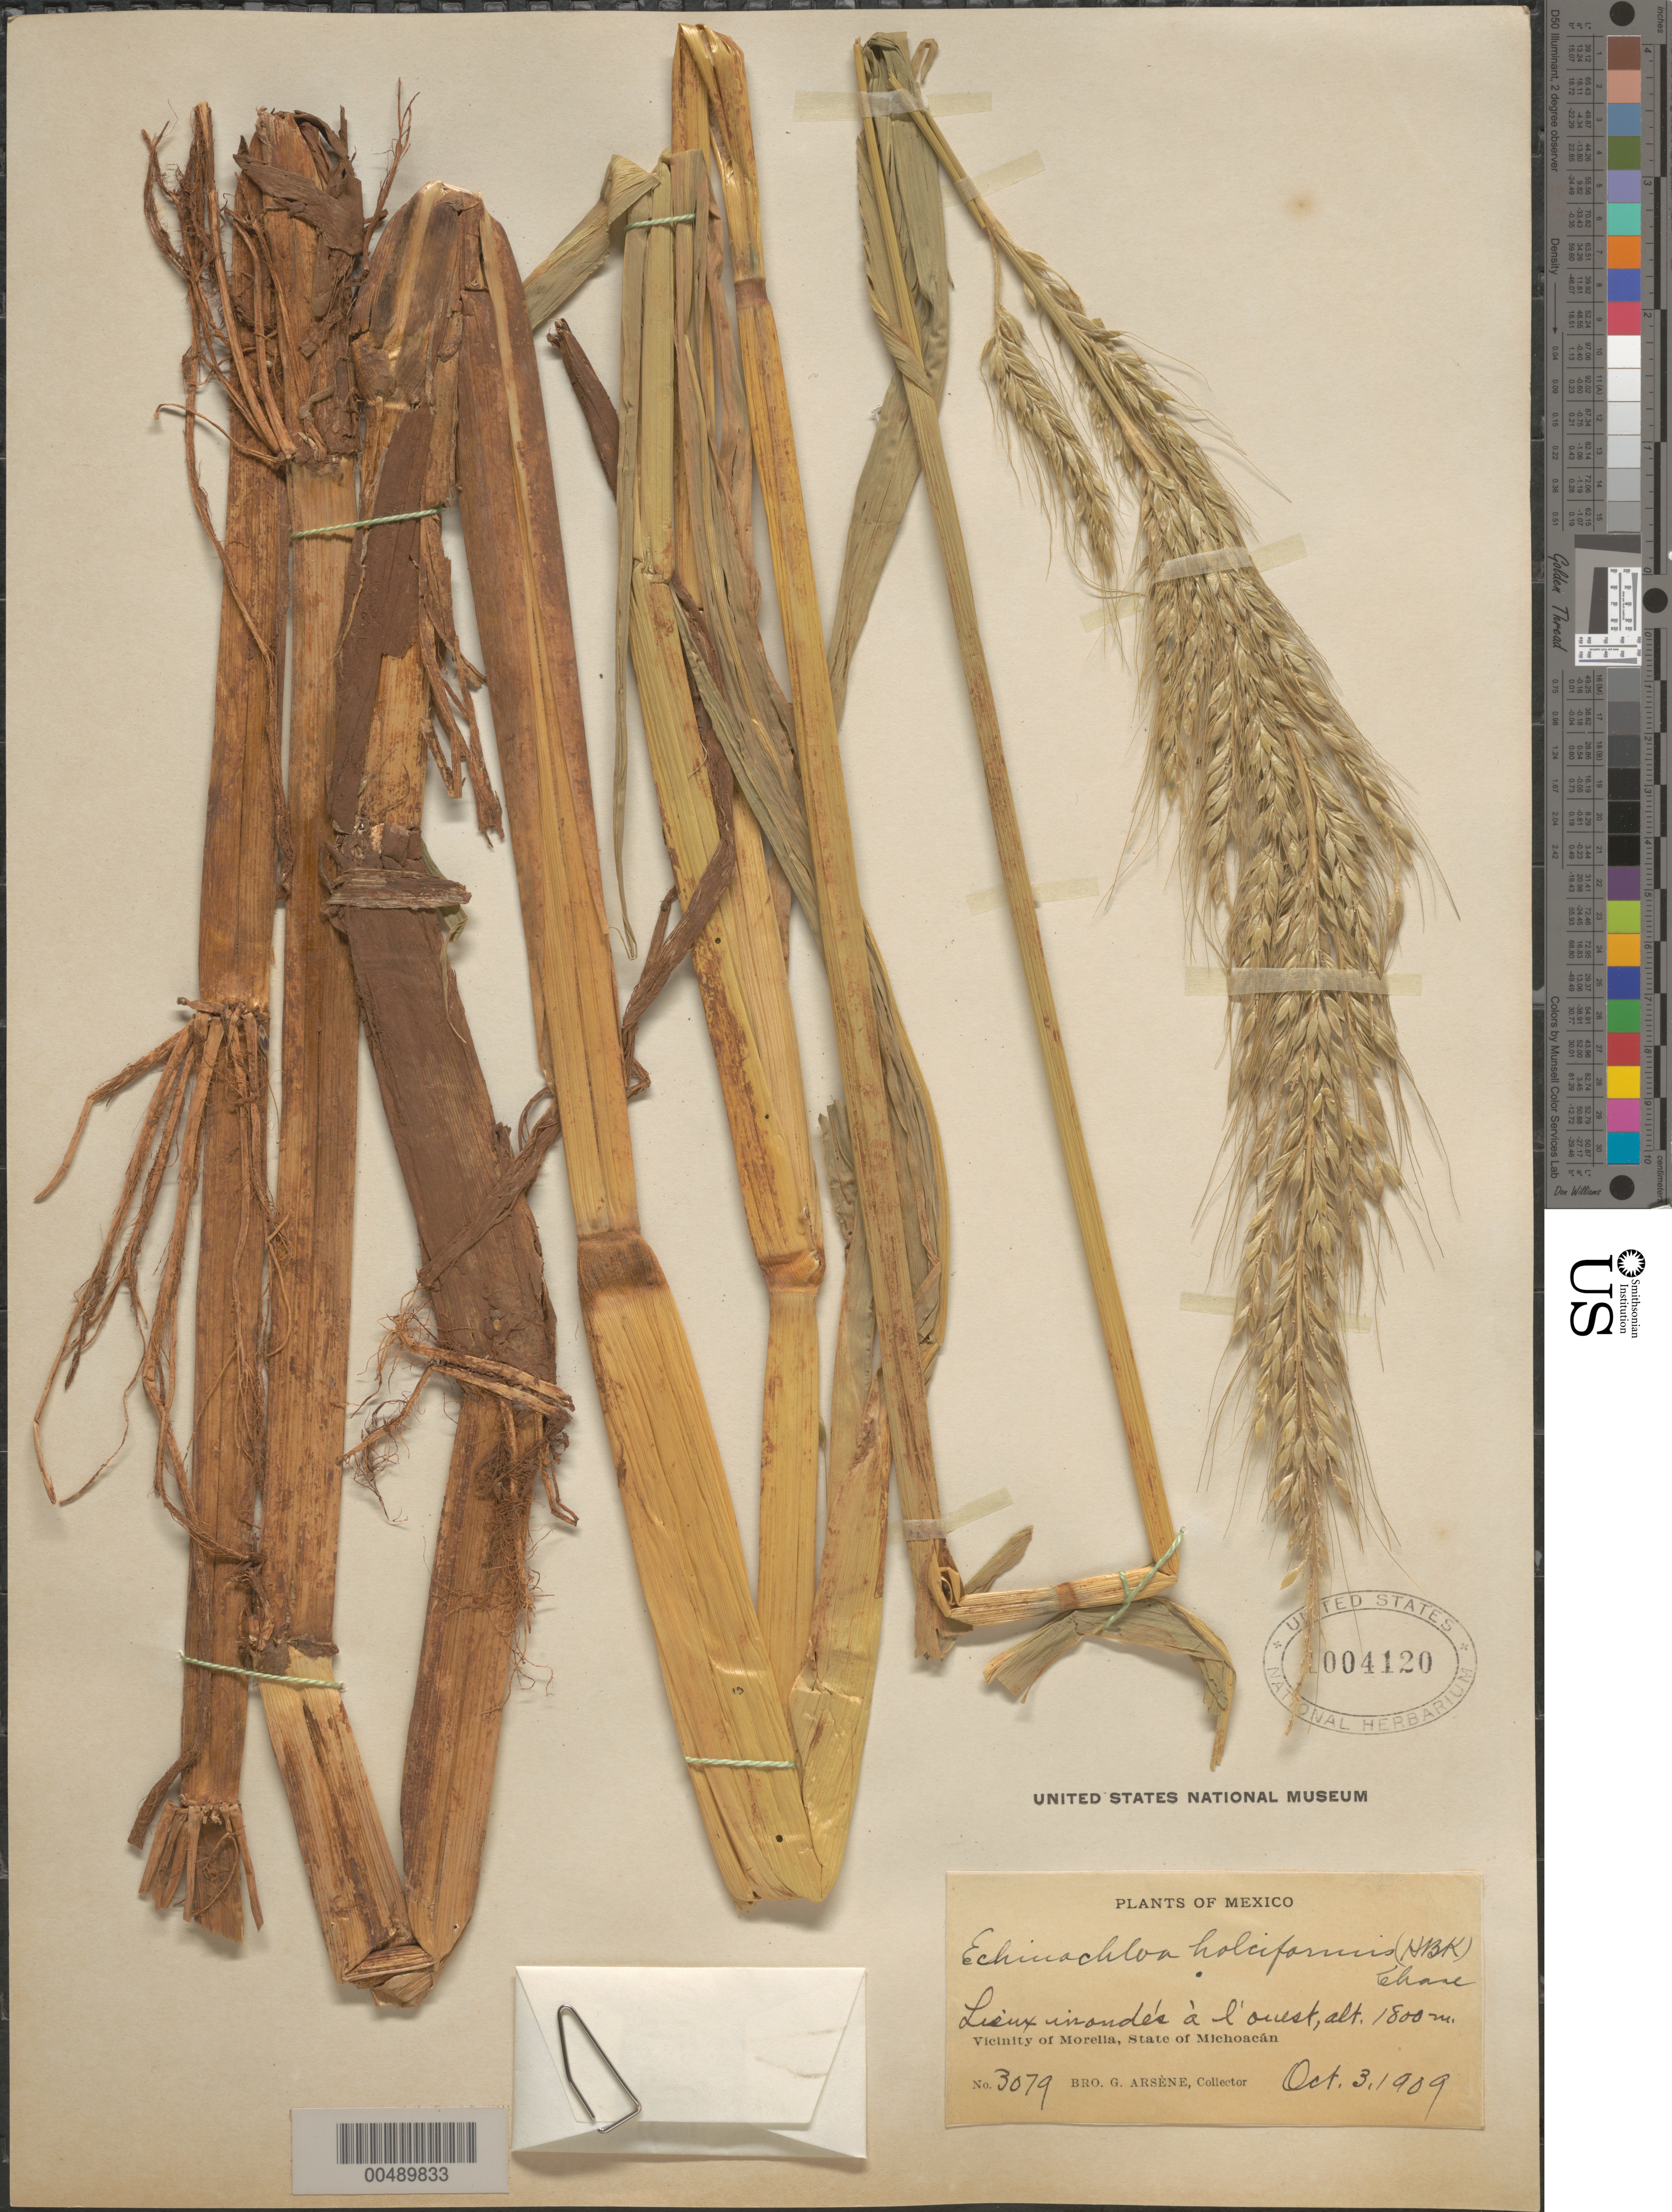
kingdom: Plantae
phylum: Tracheophyta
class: Liliopsida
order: Poales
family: Poaceae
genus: Echinochloa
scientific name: Echinochloa holciformis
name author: (Kunth) Chase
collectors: Bro. G. Arsène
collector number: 3079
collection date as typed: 3 Oct 1909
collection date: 1909-10-03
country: Mexico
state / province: Michoacán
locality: Vicinity of Morelia, Lieux in ondés à l'ouest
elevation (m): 1800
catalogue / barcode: US 1004120